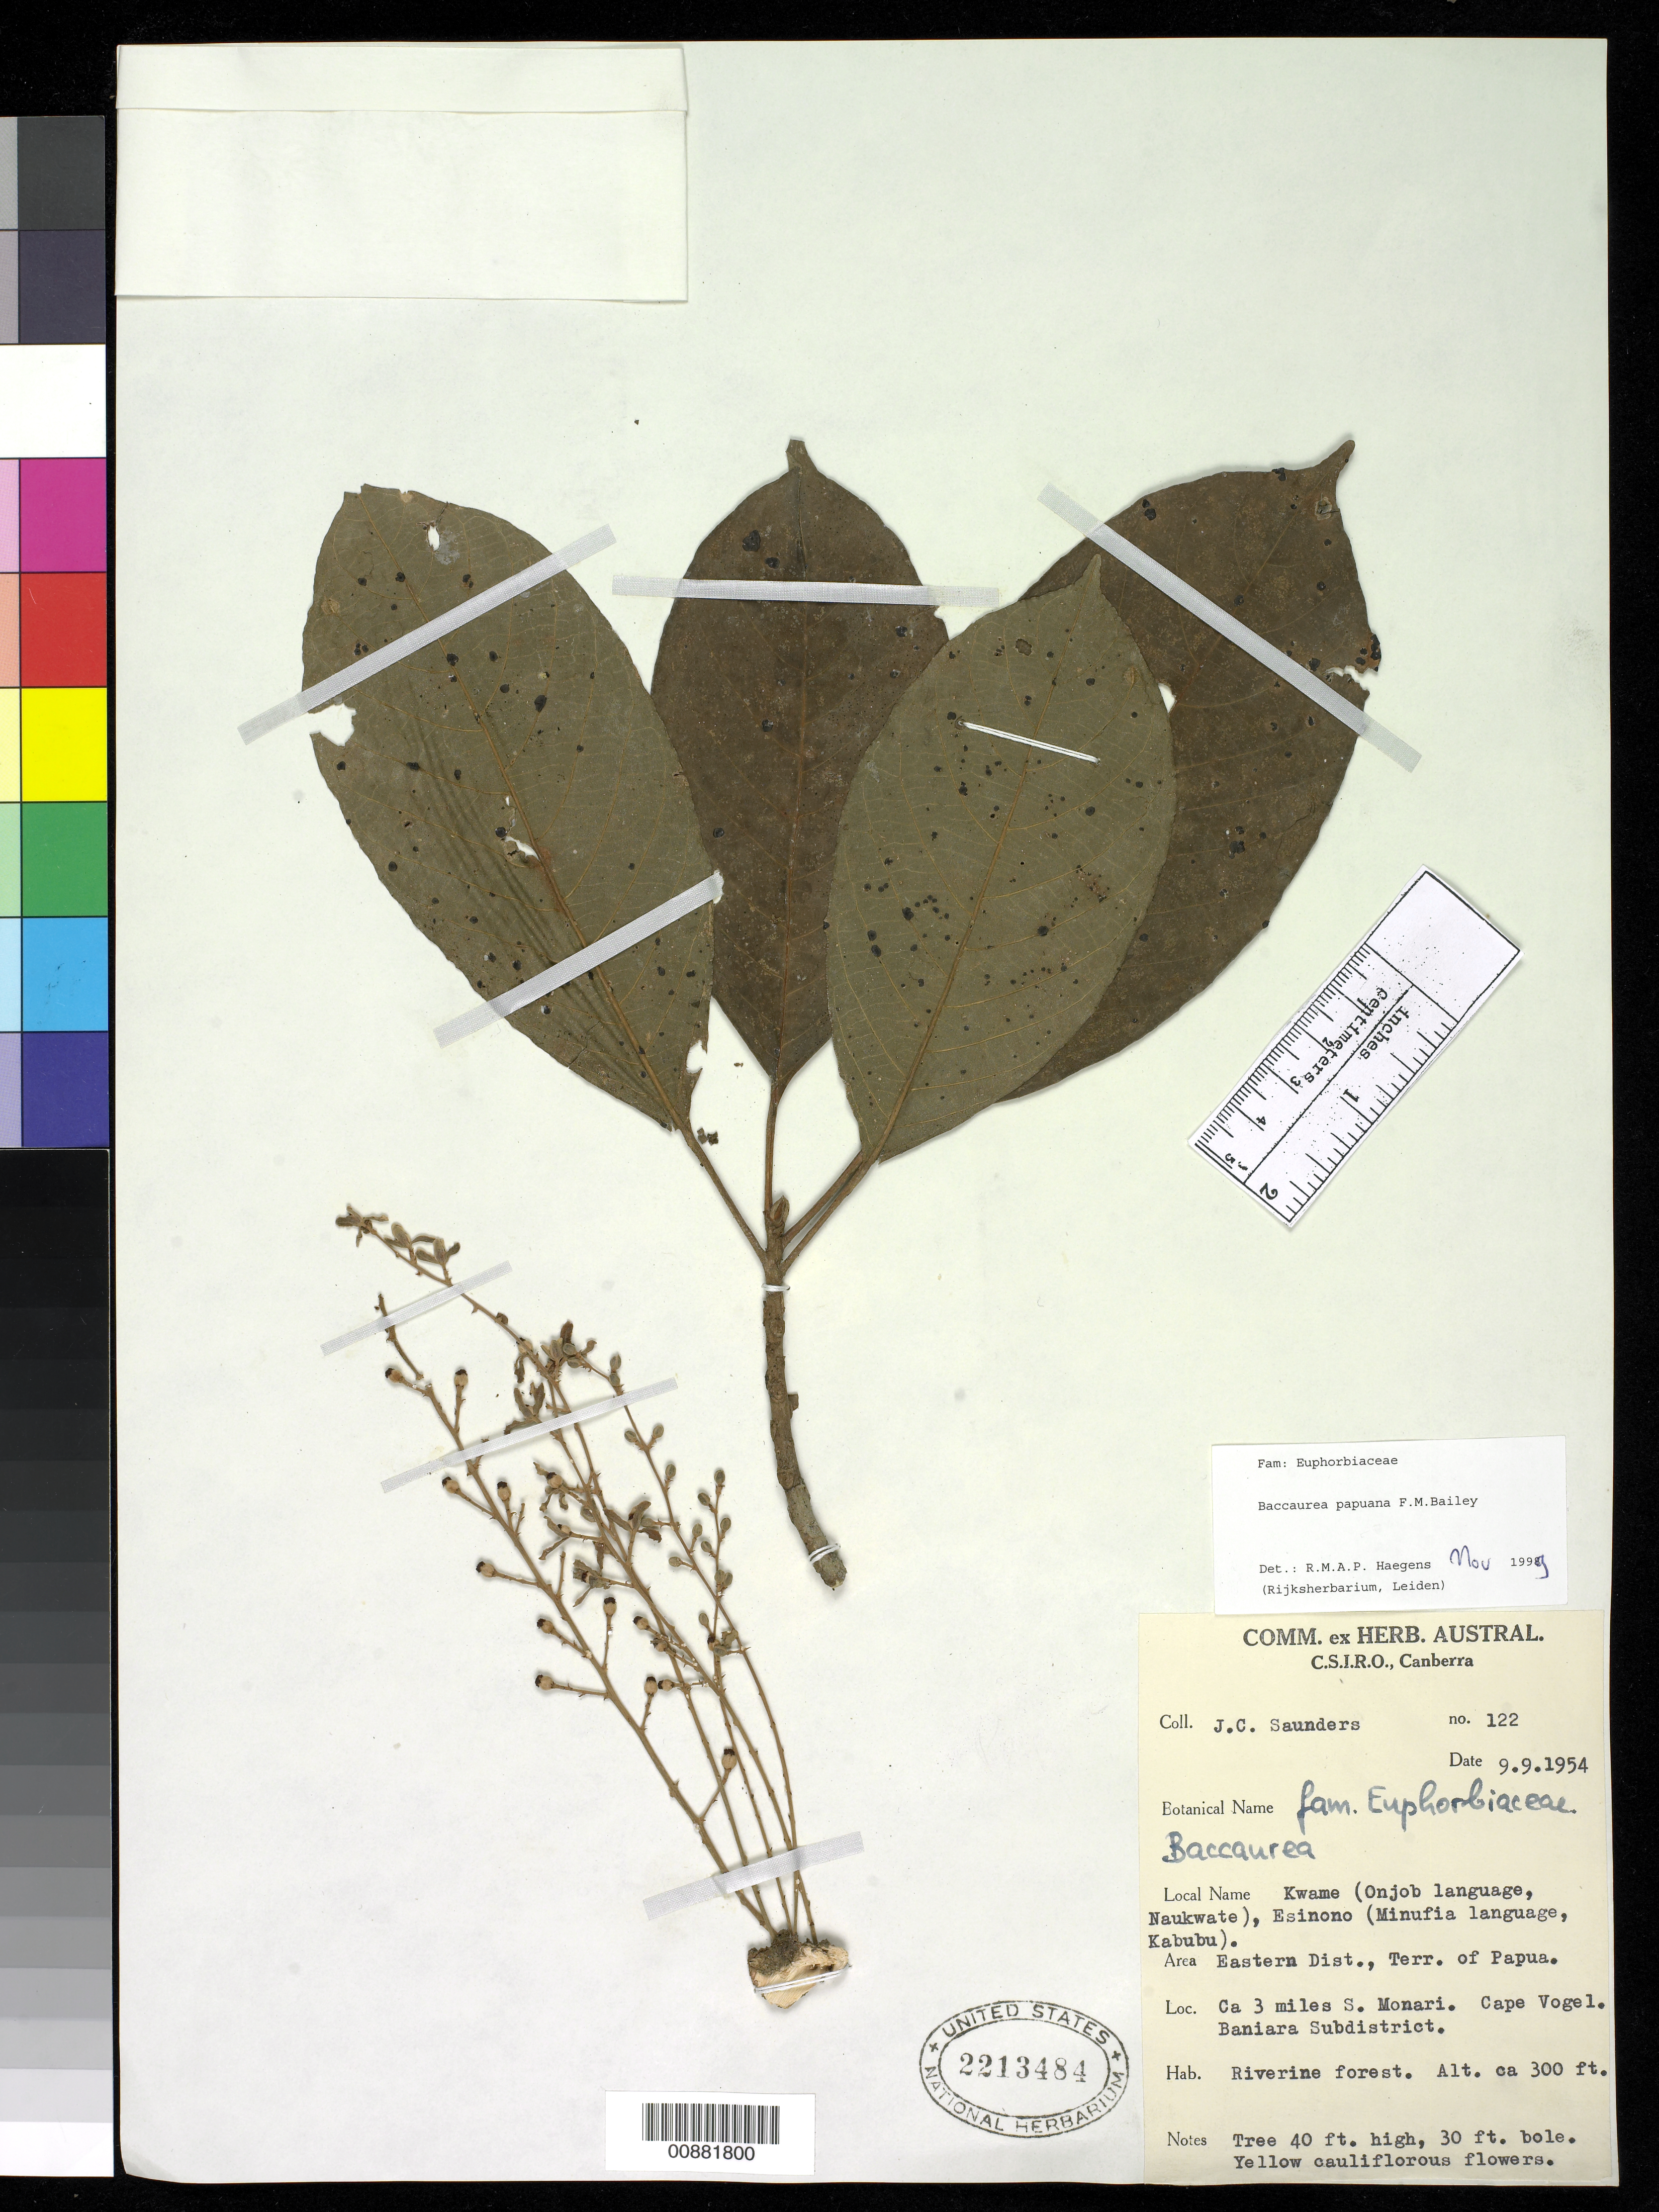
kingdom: Plantae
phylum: Tracheophyta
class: Magnoliopsida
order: Malpighiales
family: Phyllanthaceae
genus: Baccaurea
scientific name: Baccaurea papuana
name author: F.M. Bailey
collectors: J. C. Saunders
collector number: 122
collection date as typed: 09 Sep 1954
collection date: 1954-09-09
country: Papua New Guinea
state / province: Milne Bay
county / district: Baniara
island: New Guinea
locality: Ca 3 miles S Monari. Cape Vogel. Baniara Subdistrict.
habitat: Riverine forest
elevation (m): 91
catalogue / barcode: US 2213484